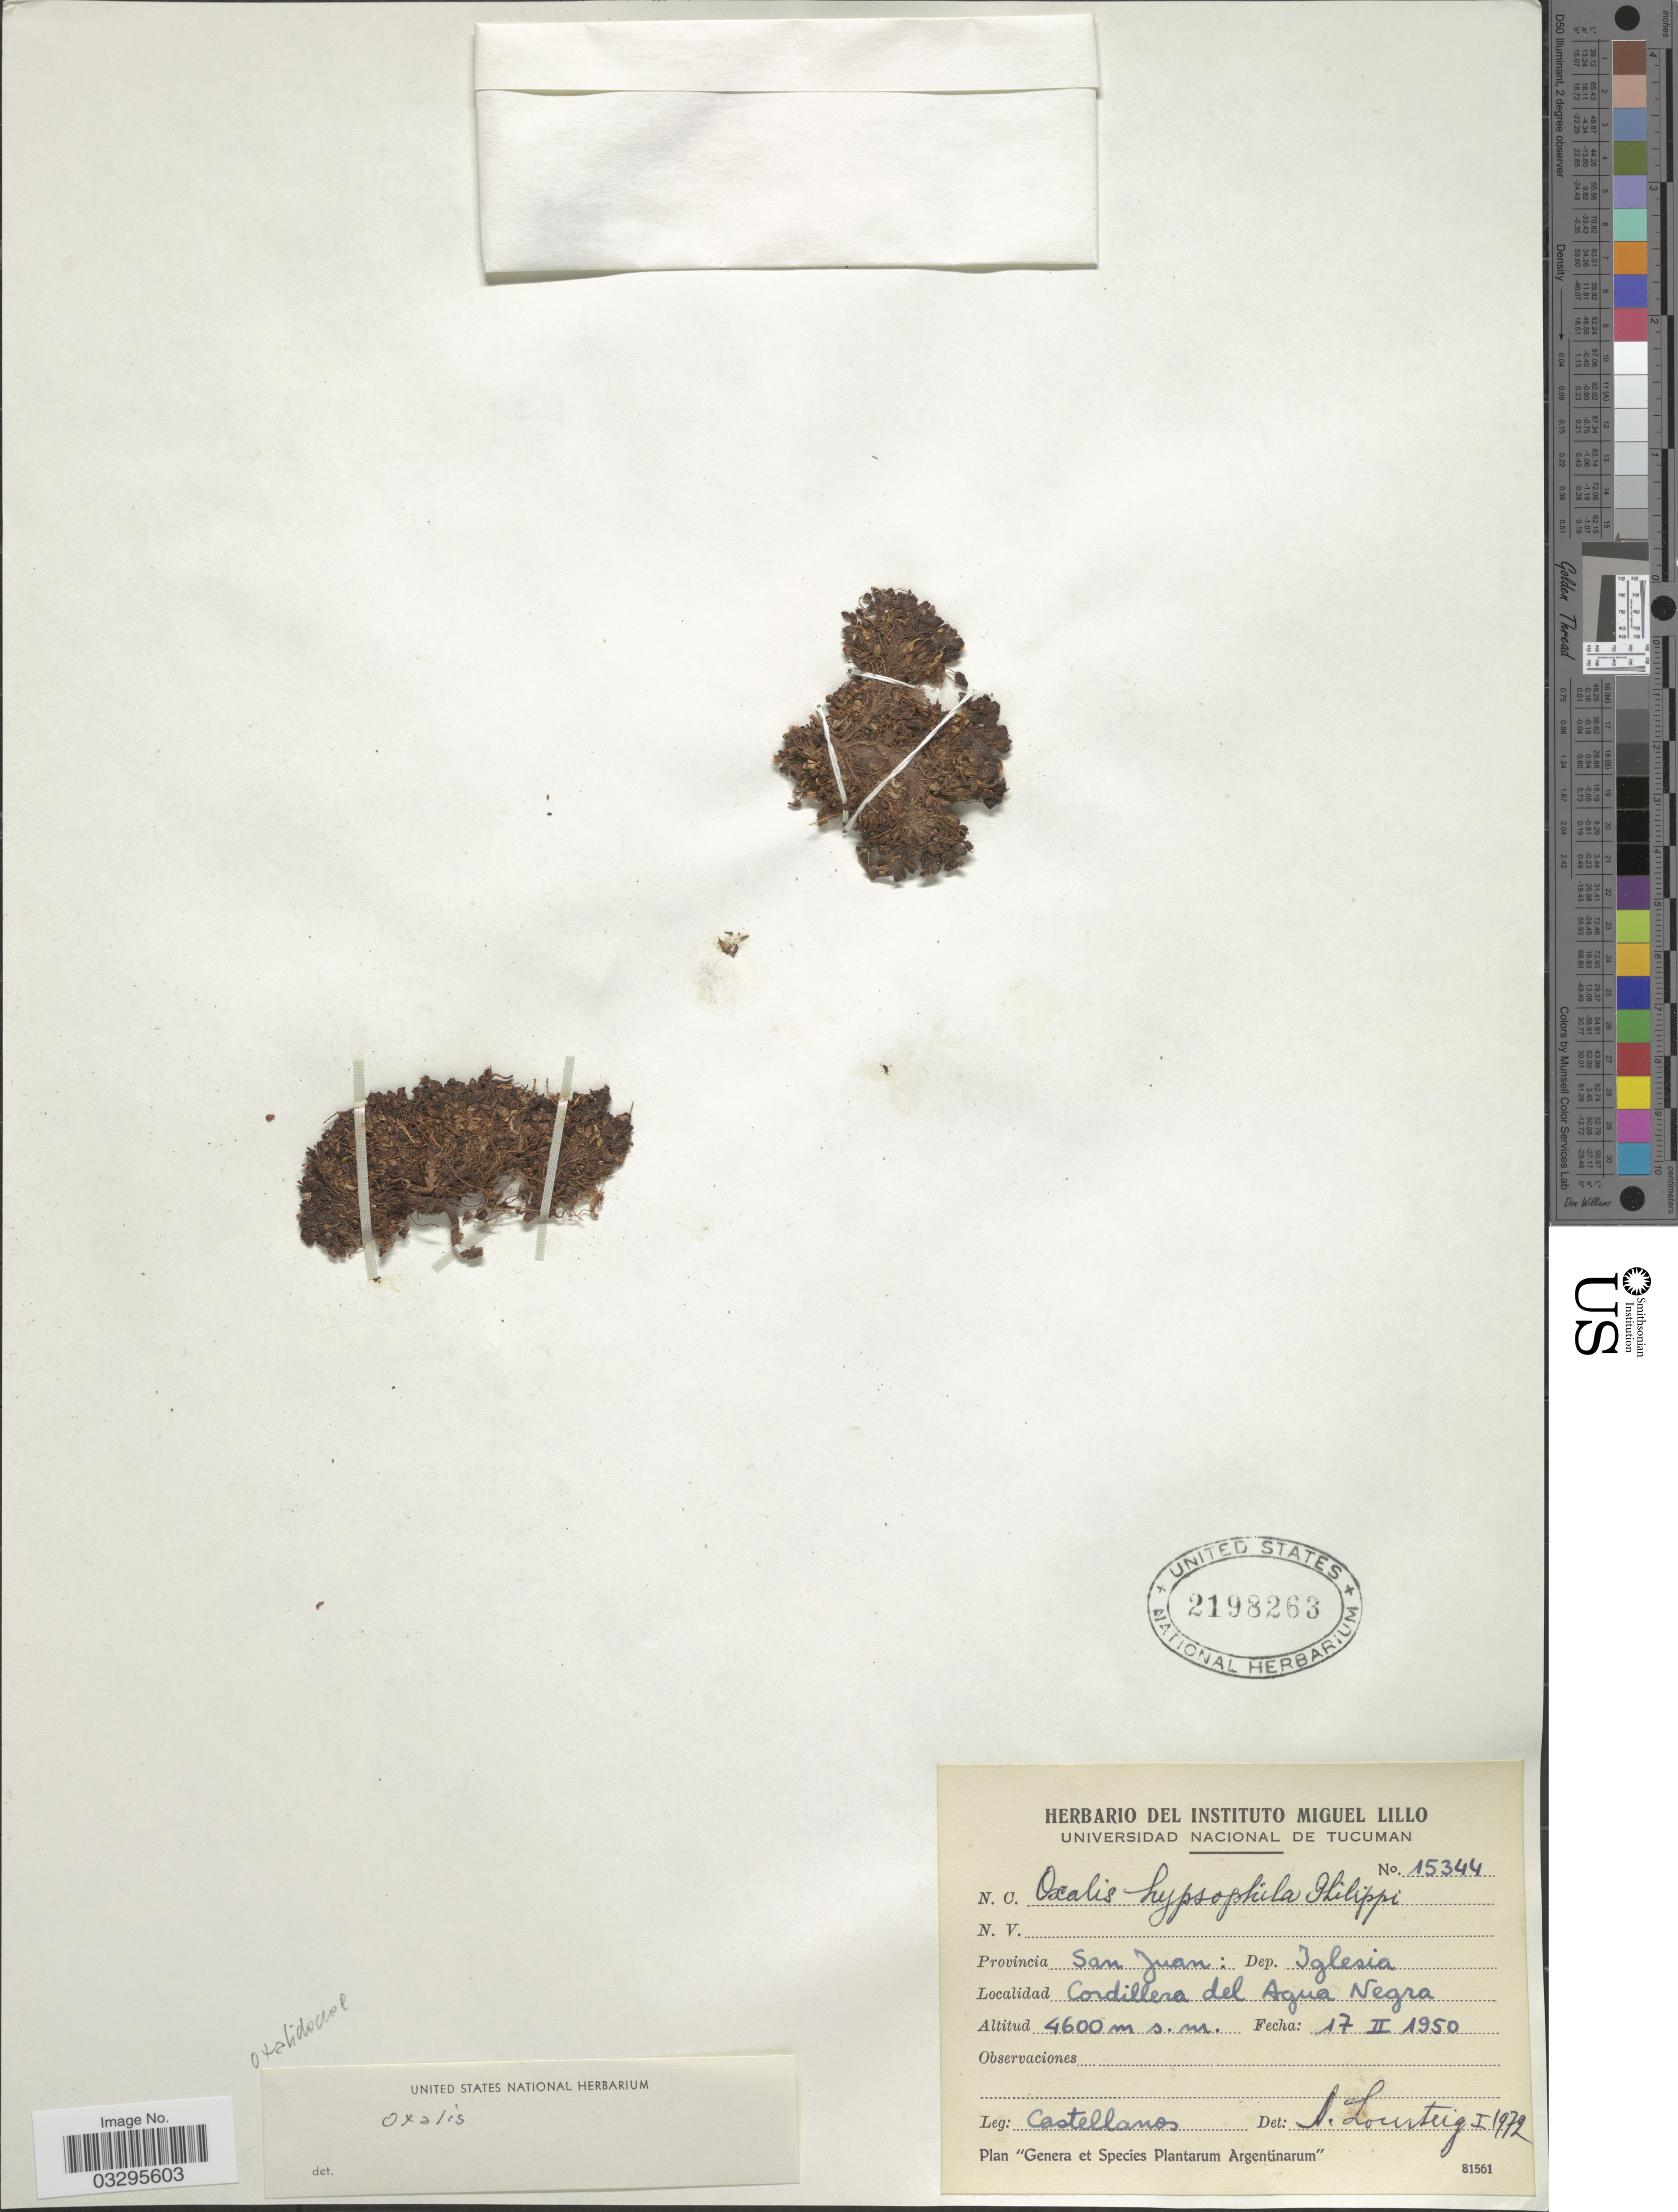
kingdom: Plantae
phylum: Tracheophyta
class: Magnoliopsida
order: Oxalidales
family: Oxalidaceae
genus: Oxalis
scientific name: Oxalis hypsophila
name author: Phil.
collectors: -- Castellanos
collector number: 15344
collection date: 1950-02-17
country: Argentina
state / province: San Juan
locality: Dep. Iglesia, Cordillera del Agua Negra.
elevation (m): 4600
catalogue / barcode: US 2198263